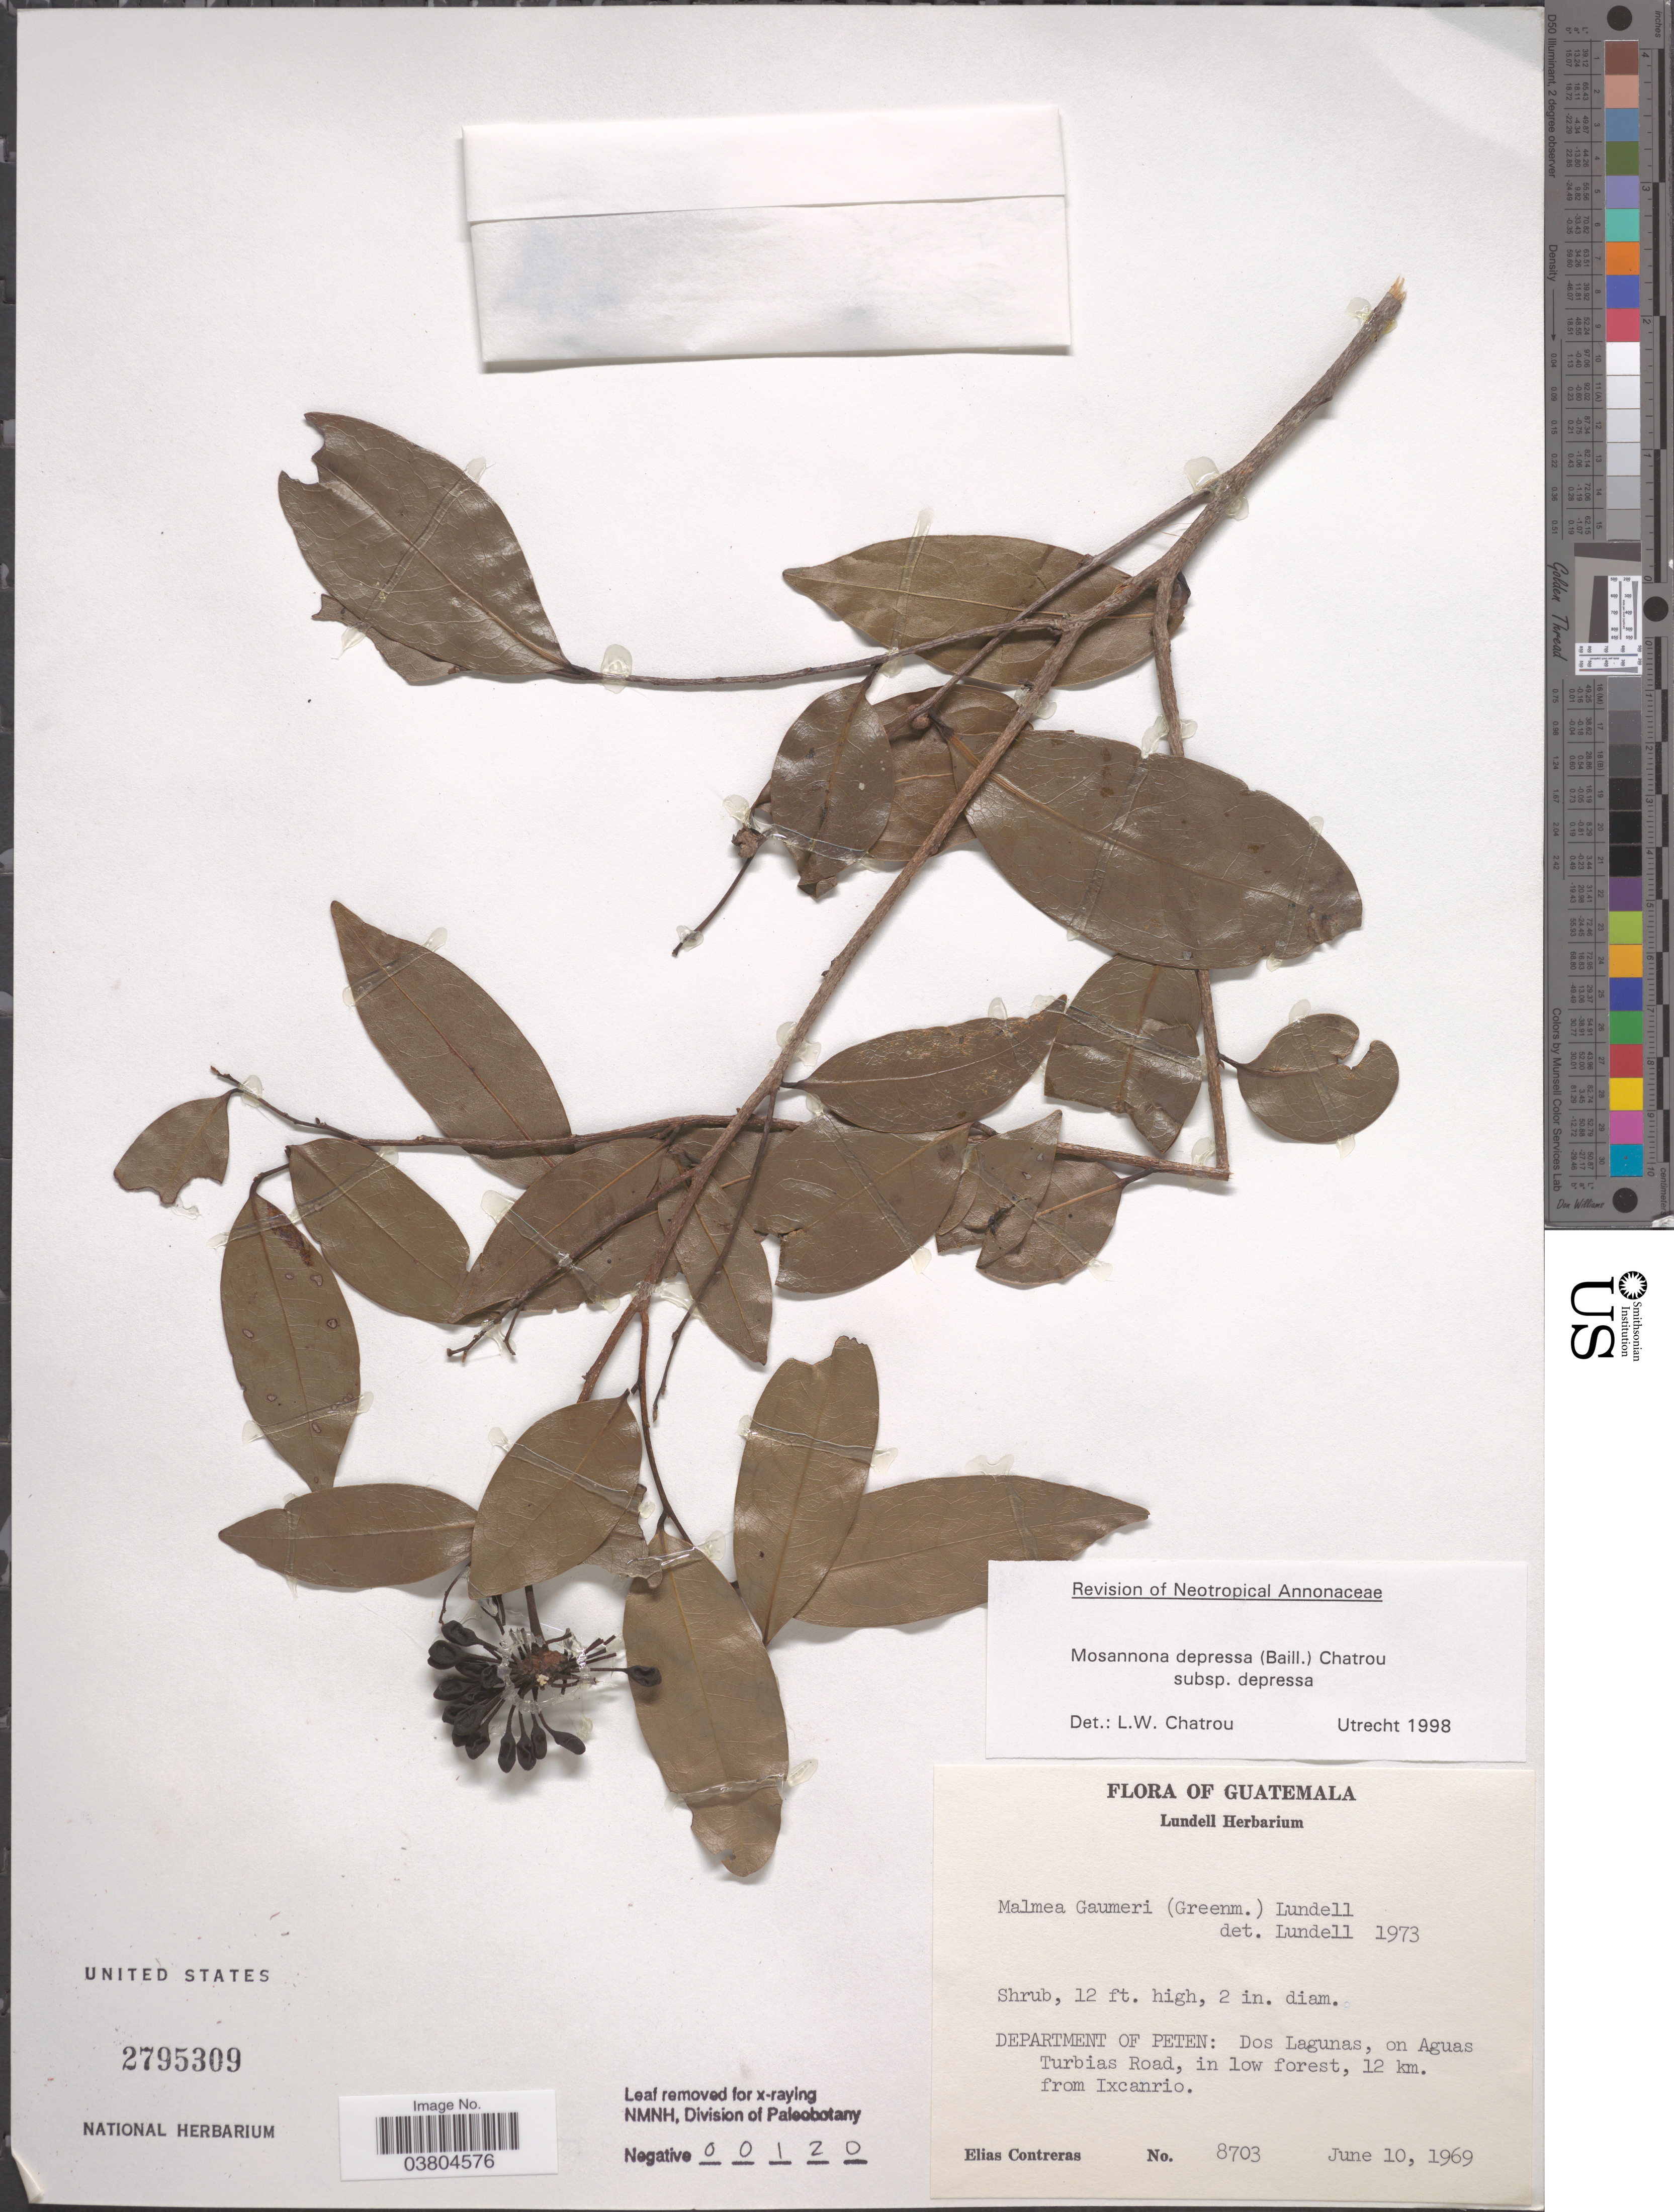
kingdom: Plantae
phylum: Tracheophyta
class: Magnoliopsida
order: Magnoliales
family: Annonaceae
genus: Mosannona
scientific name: Mosannona depressa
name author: (Baill.) Chatrou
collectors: E. Contreras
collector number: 8703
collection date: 1969-06-10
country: Guatemala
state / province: El Peten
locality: Department of Peten: Dos Lagunas, on Aguas Turbias Road, in low forest, 12 km. from Ixcanrio.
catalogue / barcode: US 2795309